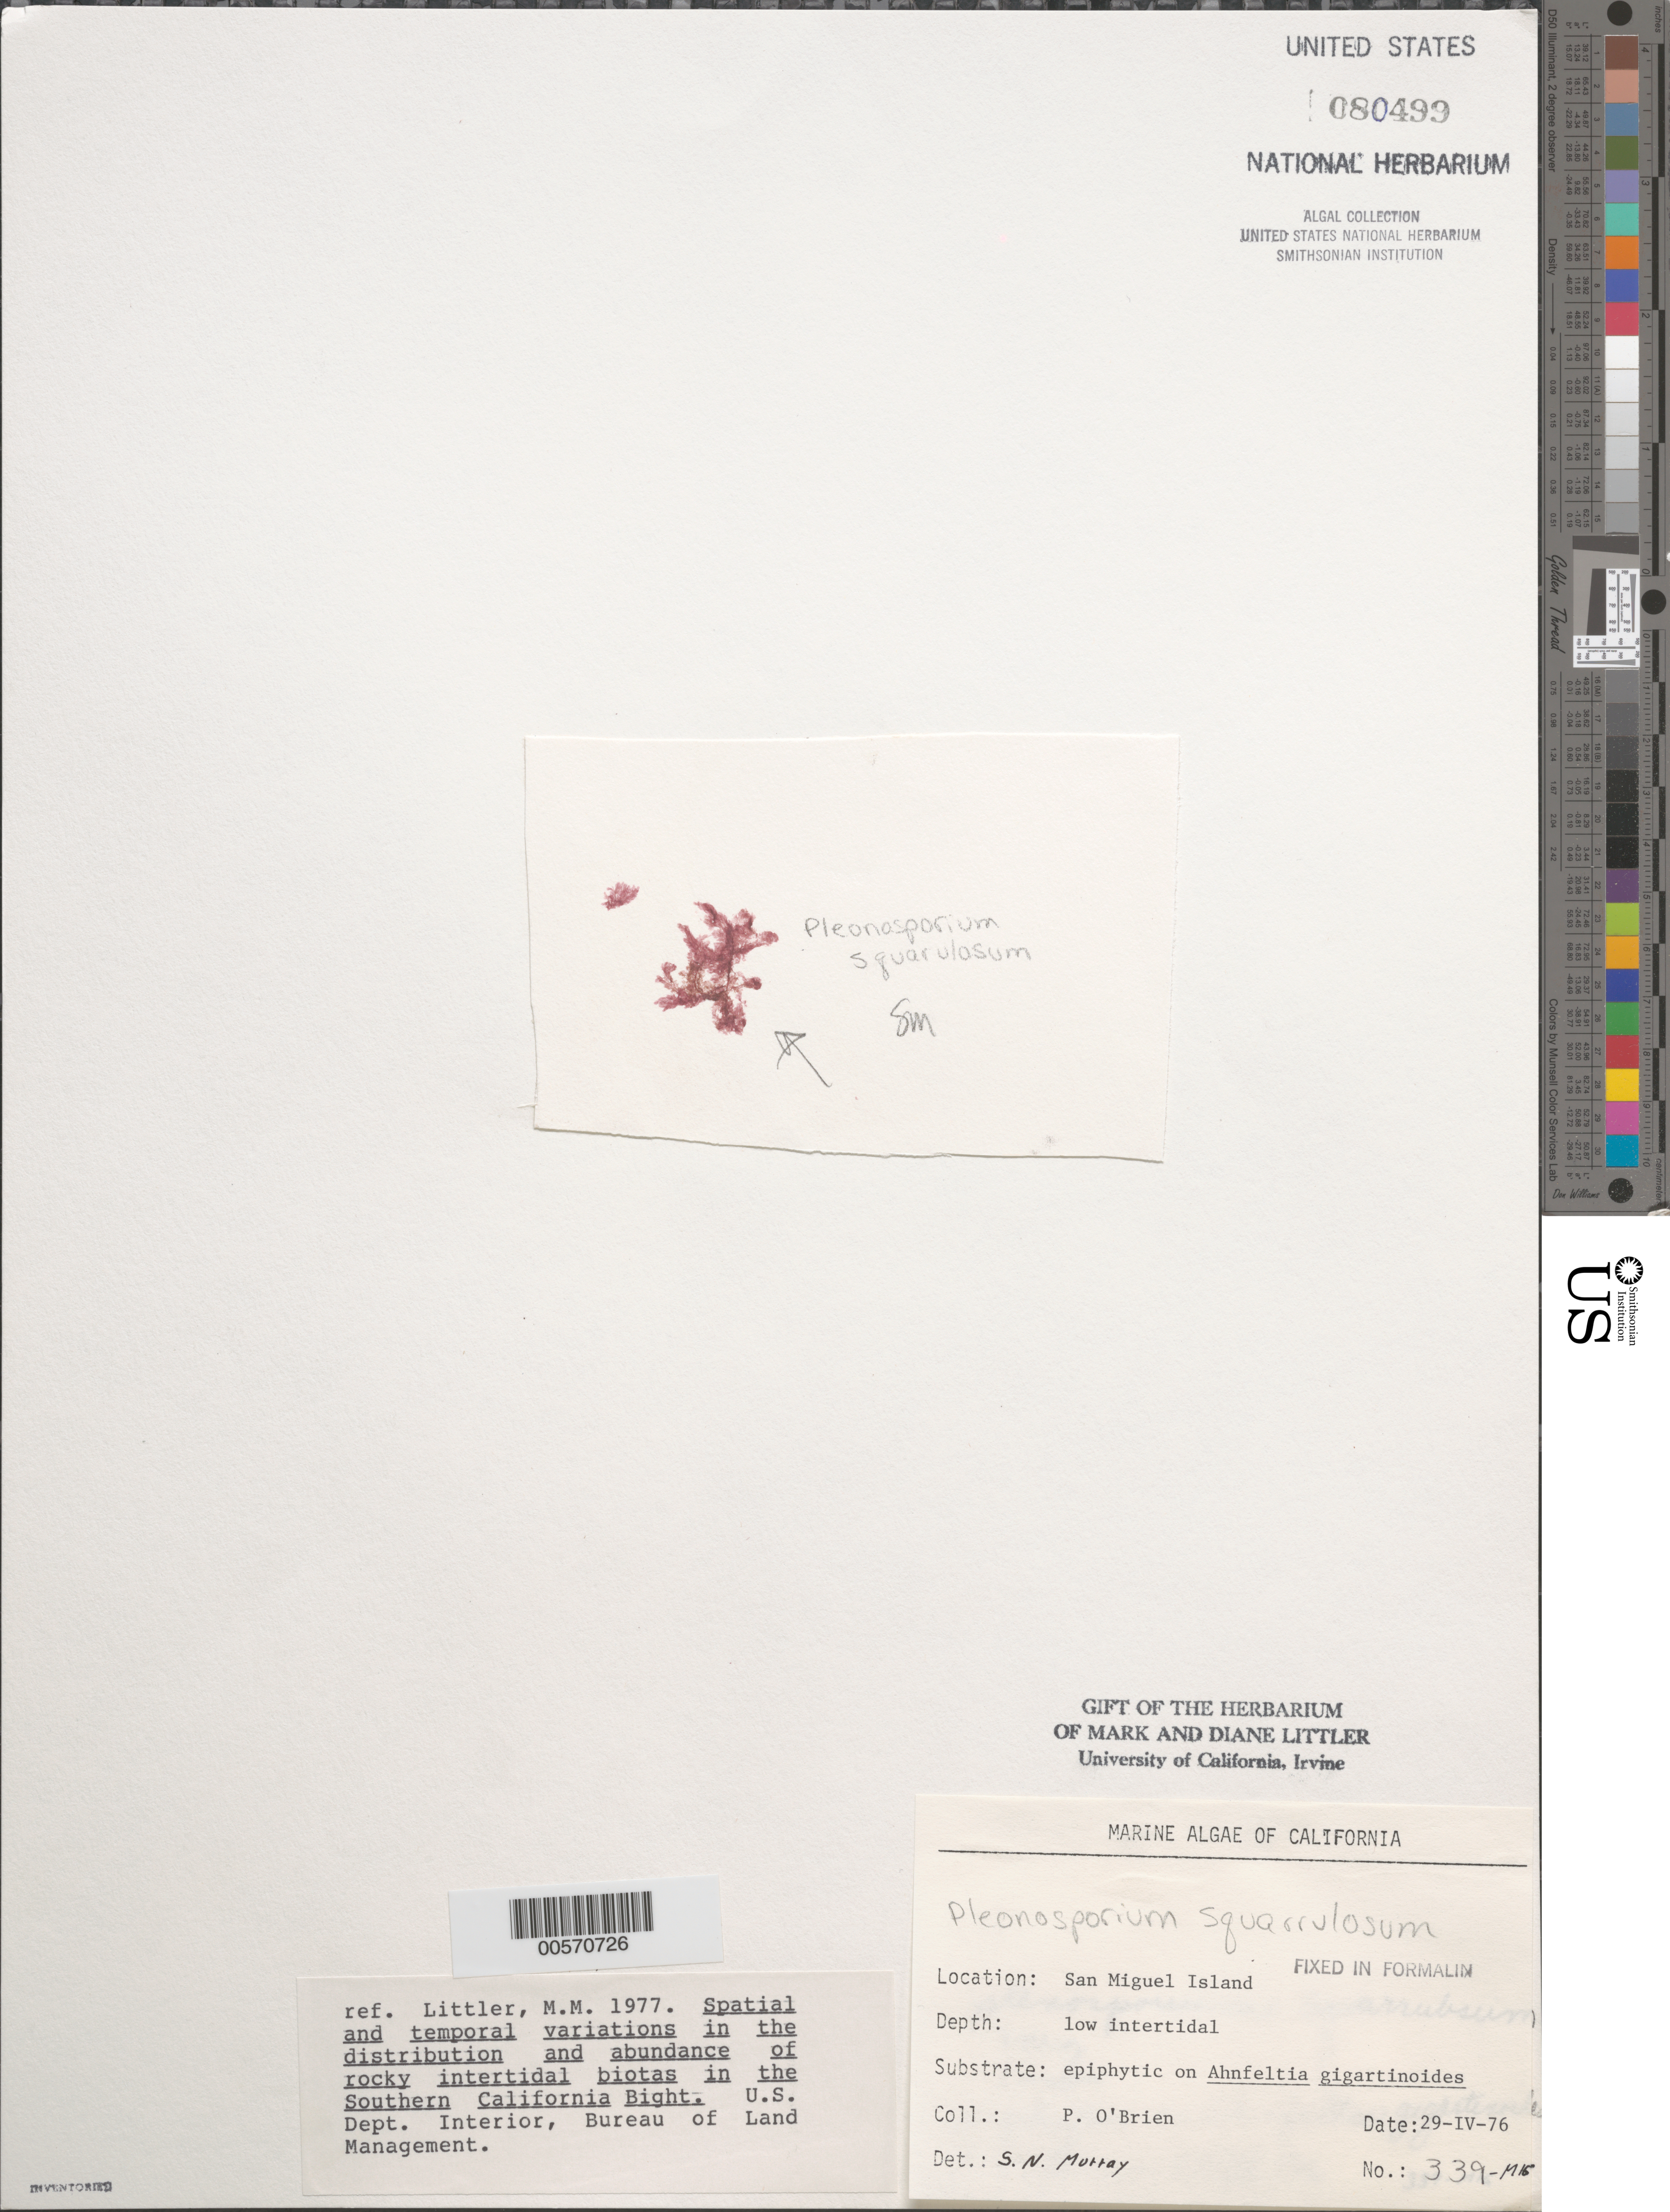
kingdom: Plantae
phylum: Rhodophyta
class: Florideophyceae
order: Ceramiales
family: Wrangeliaceae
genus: Pleonosporium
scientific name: Pleonosporium squarrulosum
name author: (Harv.) I.A. Abbott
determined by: Murray, S. N.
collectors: P. O'Brien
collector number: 339-mig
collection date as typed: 29 Apr 1976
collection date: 1976-04-29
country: United States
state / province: California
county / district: Santa Barbara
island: San Miguel Island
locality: Cuyler Harbor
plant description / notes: BLM-SOCALBIGHT Rocky Intertidal Survey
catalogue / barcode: US 80499